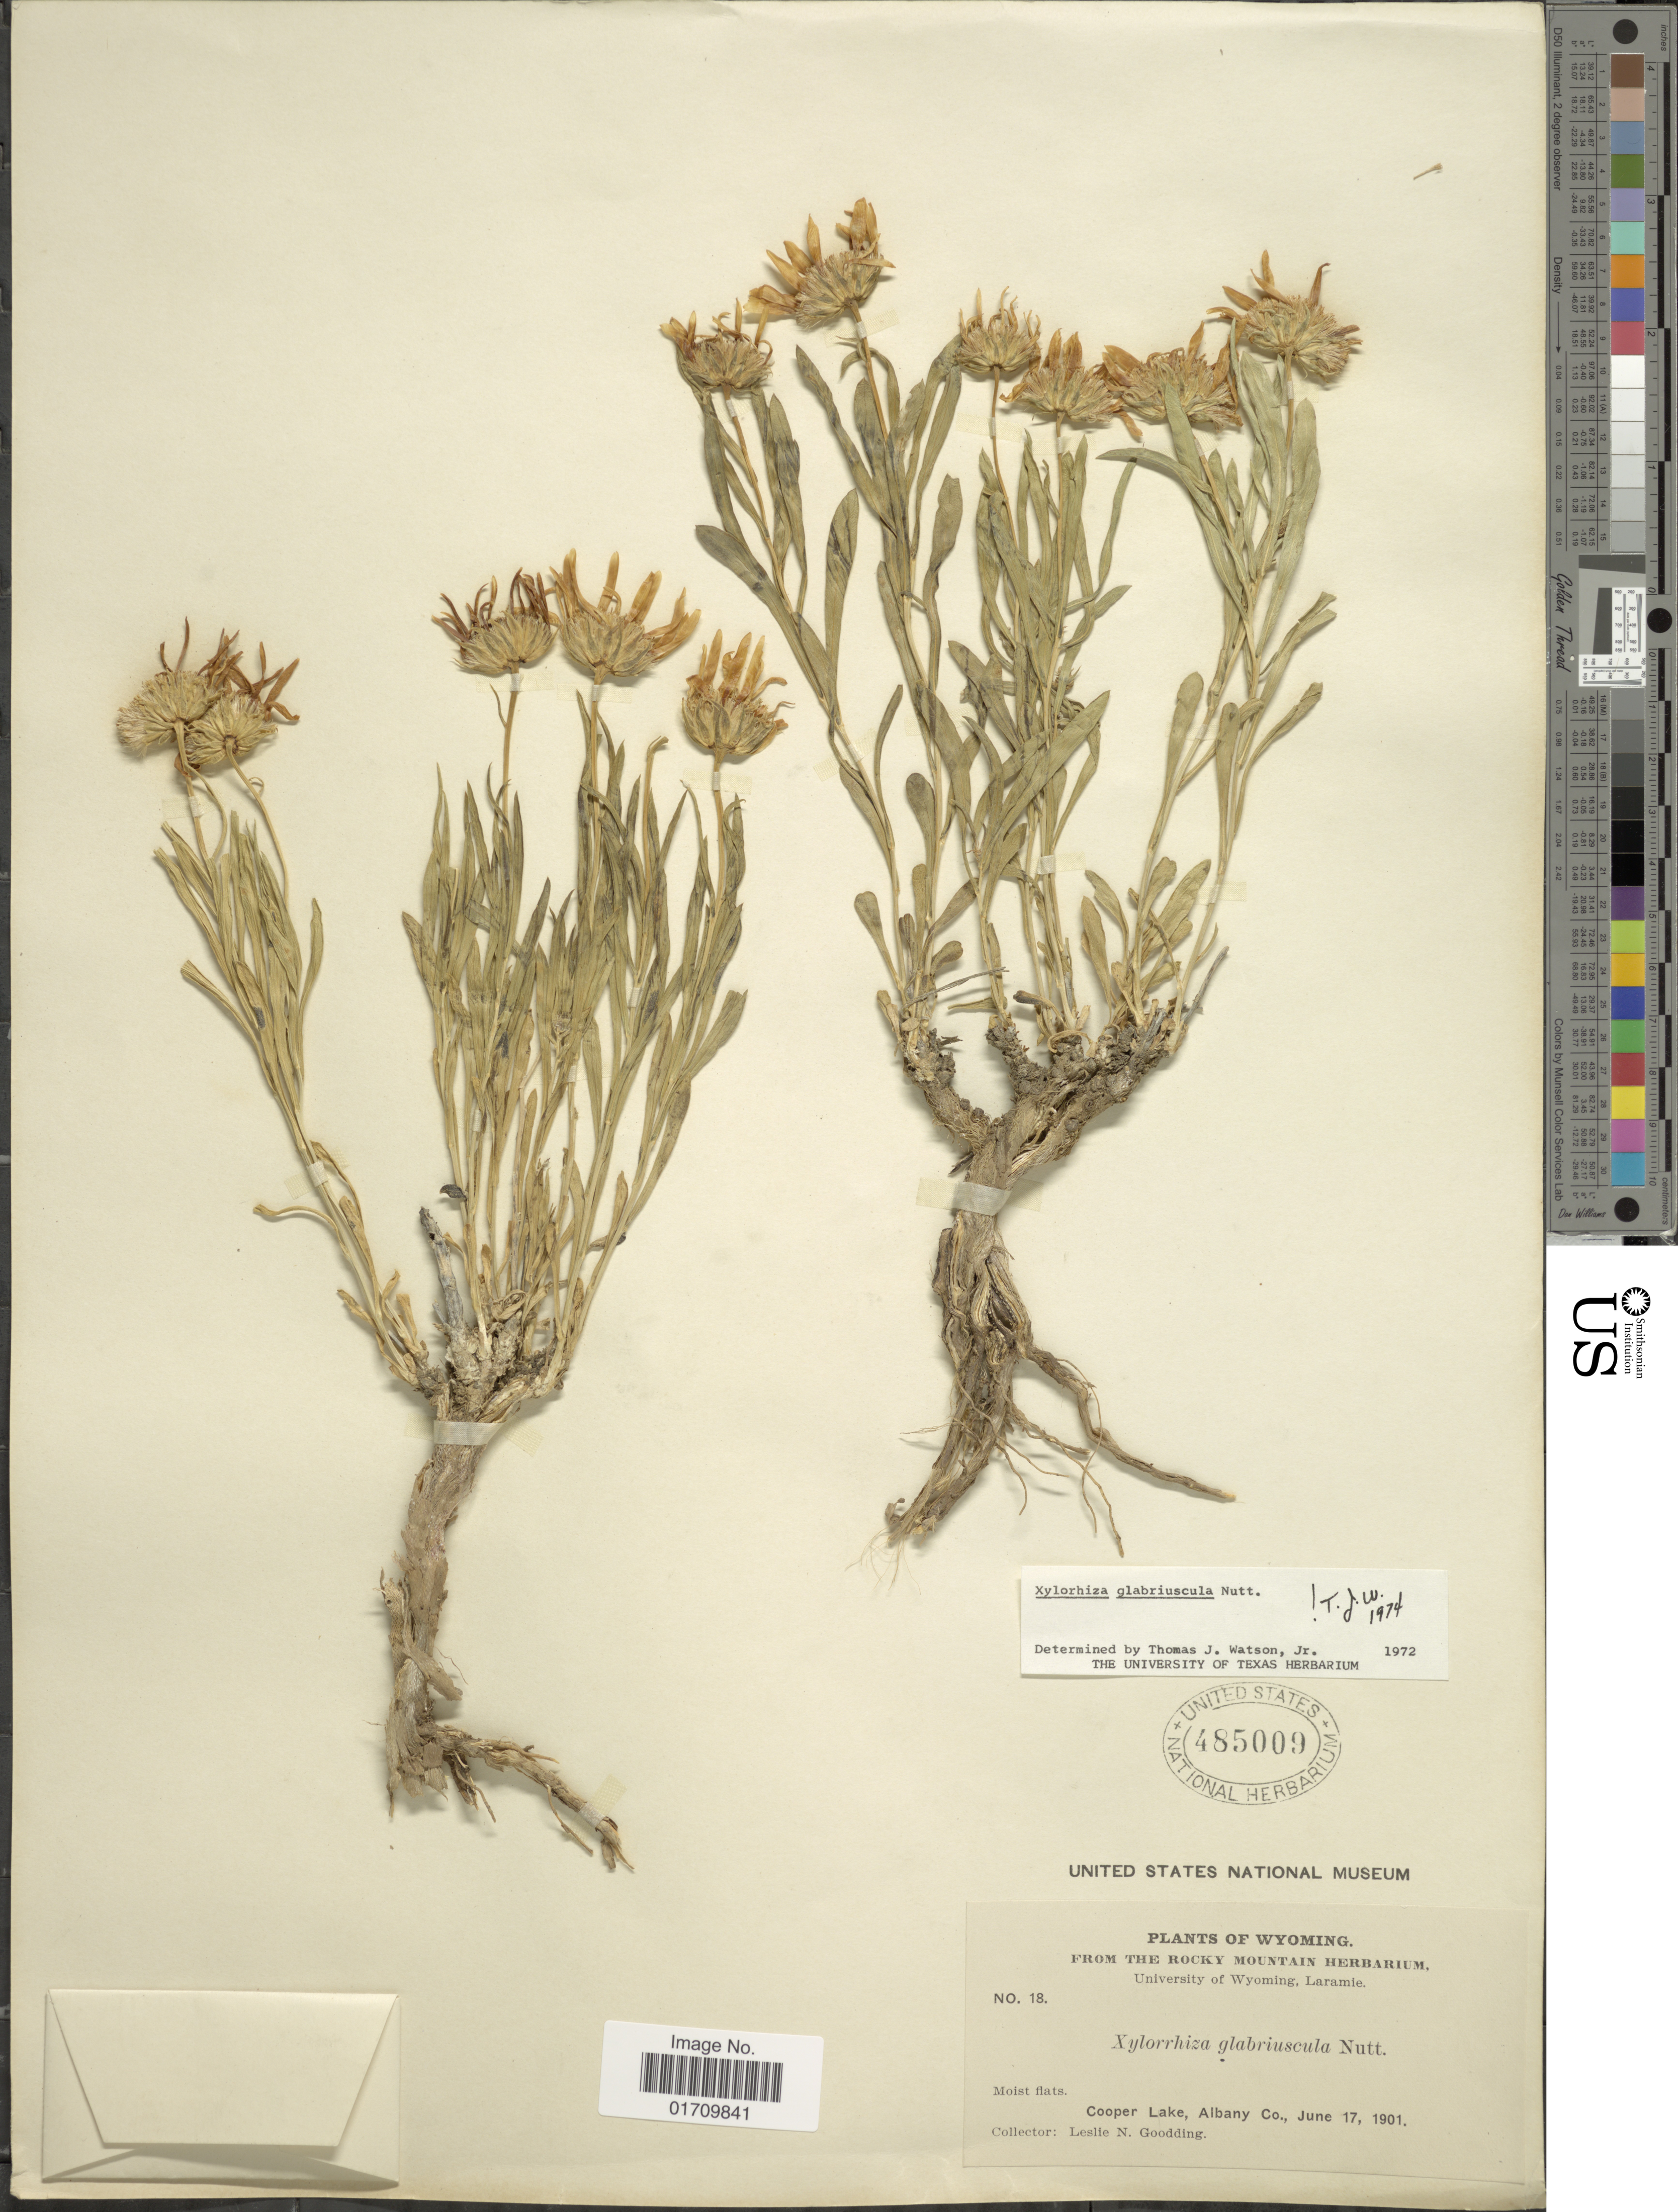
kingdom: Plantae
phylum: Tracheophyta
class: Magnoliopsida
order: Asterales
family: Asteraceae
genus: Xylorhiza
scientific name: Xylorhiza glabriuscula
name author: Nutt.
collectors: L. N. Goodding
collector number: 18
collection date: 1901-06-17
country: United States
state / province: Wyoming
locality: Cooper Lake, Albany Co.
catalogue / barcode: US 485009